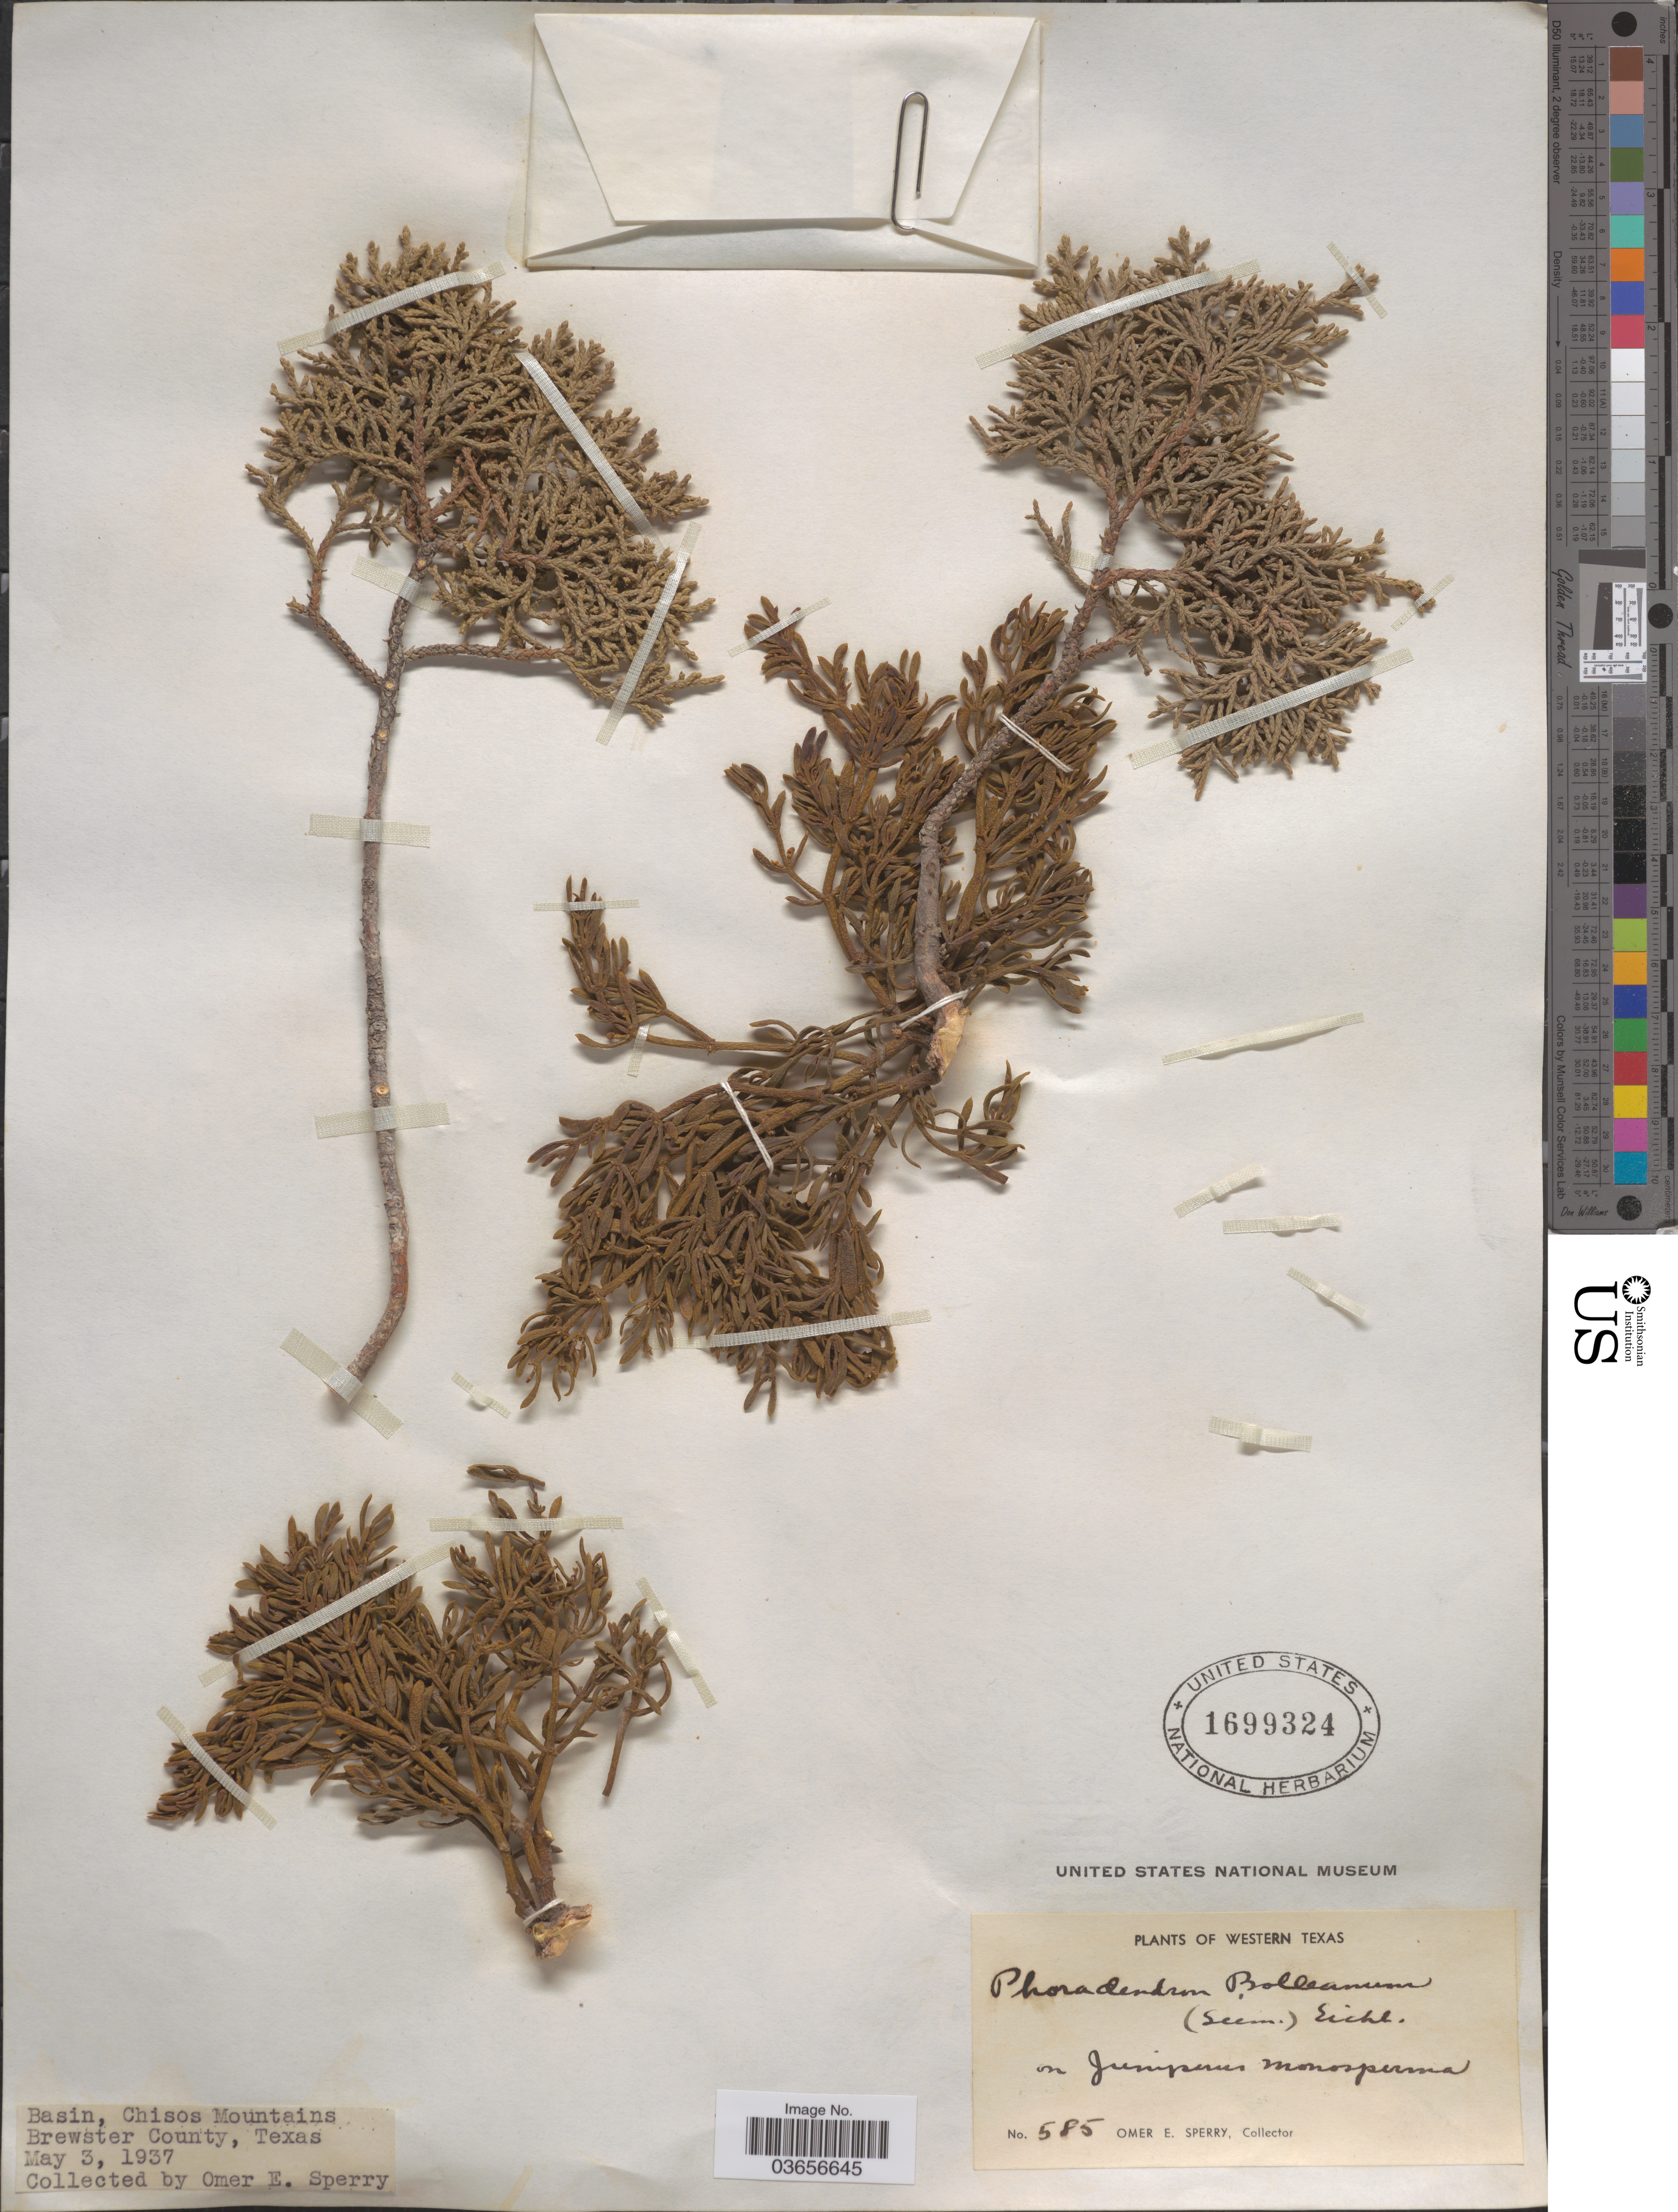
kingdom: Plantae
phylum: Tracheophyta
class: Magnoliopsida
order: Santalales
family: Viscaceae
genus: Phoradendron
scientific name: Phoradendron bolleanum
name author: (Seem.) Eichler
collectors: O. E. Sperry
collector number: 585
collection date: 1937-05-03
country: United States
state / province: Texas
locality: Basin, Chisos Mountains, Brewster County. Western Texas.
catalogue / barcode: US 1699324